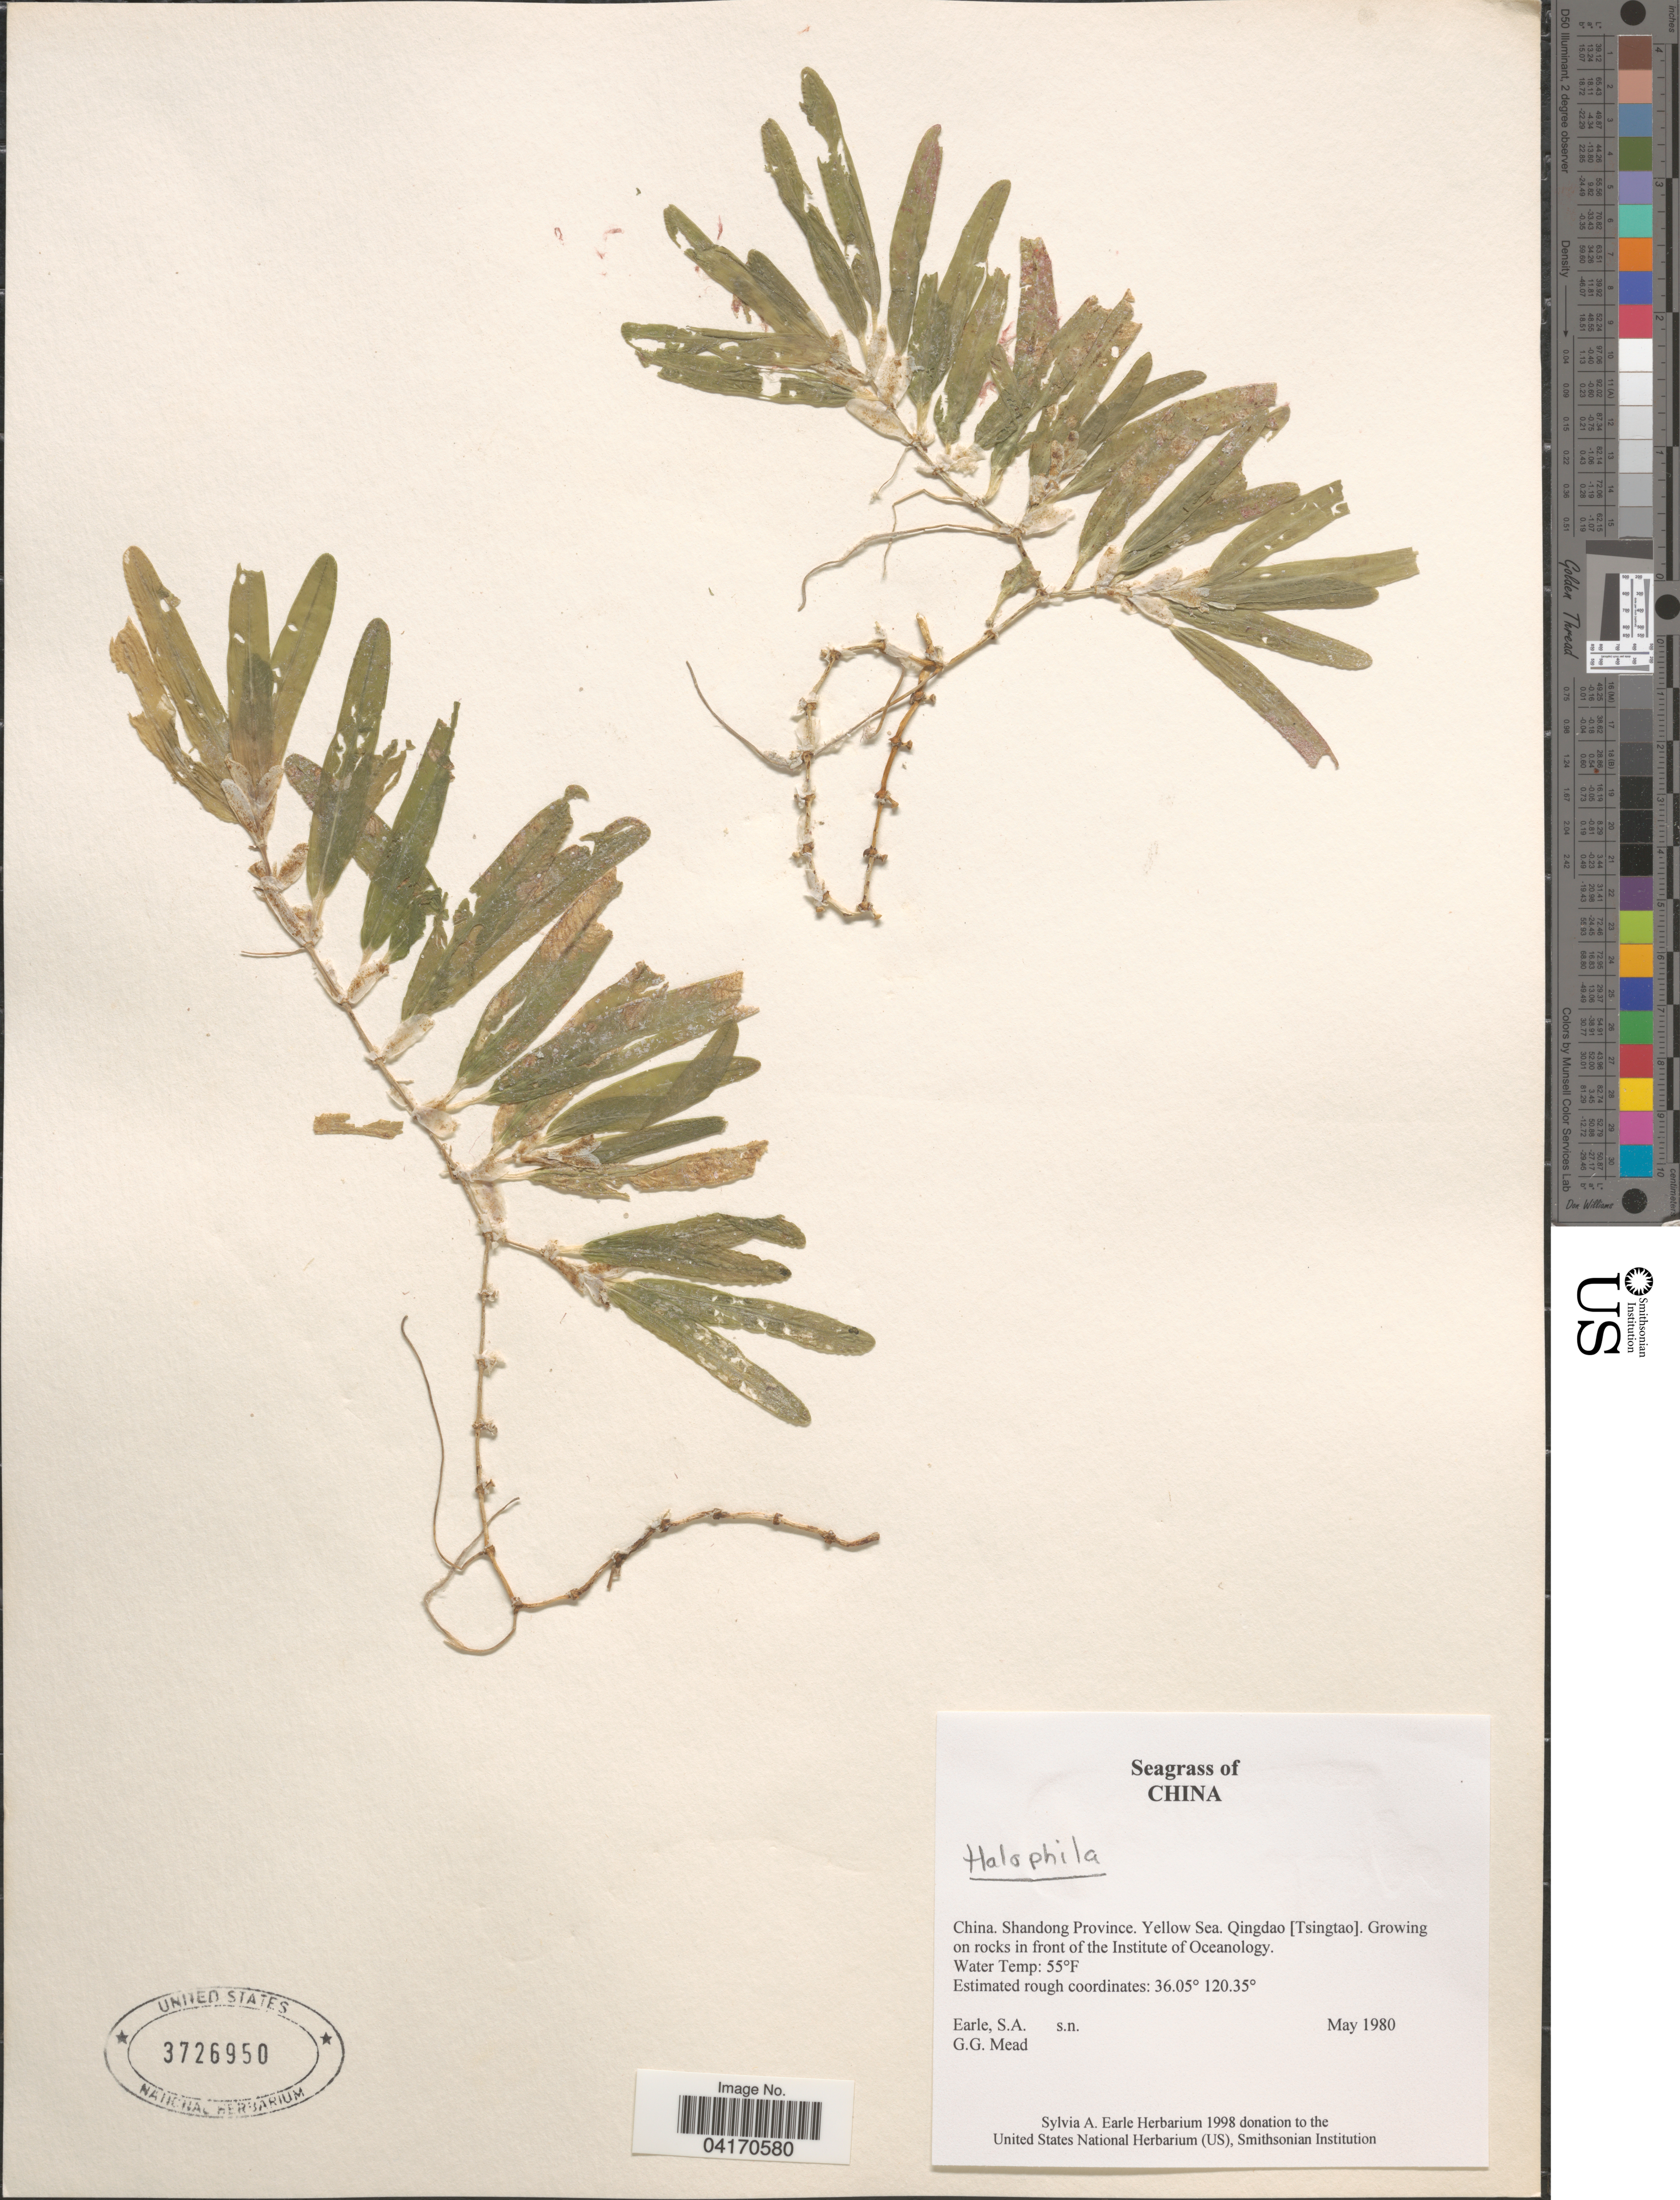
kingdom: Plantae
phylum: Tracheophyta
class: Liliopsida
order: Alismatales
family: Hydrocharitaceae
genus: Halophila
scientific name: Halophila sp.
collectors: S. A. Earle & G. Mead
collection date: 1980-05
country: China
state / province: Shandong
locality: Yellow Sea. Qingdao [Tsingtao]. Growing on rocks in front of the Institute of Oceanology.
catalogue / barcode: US 3726950